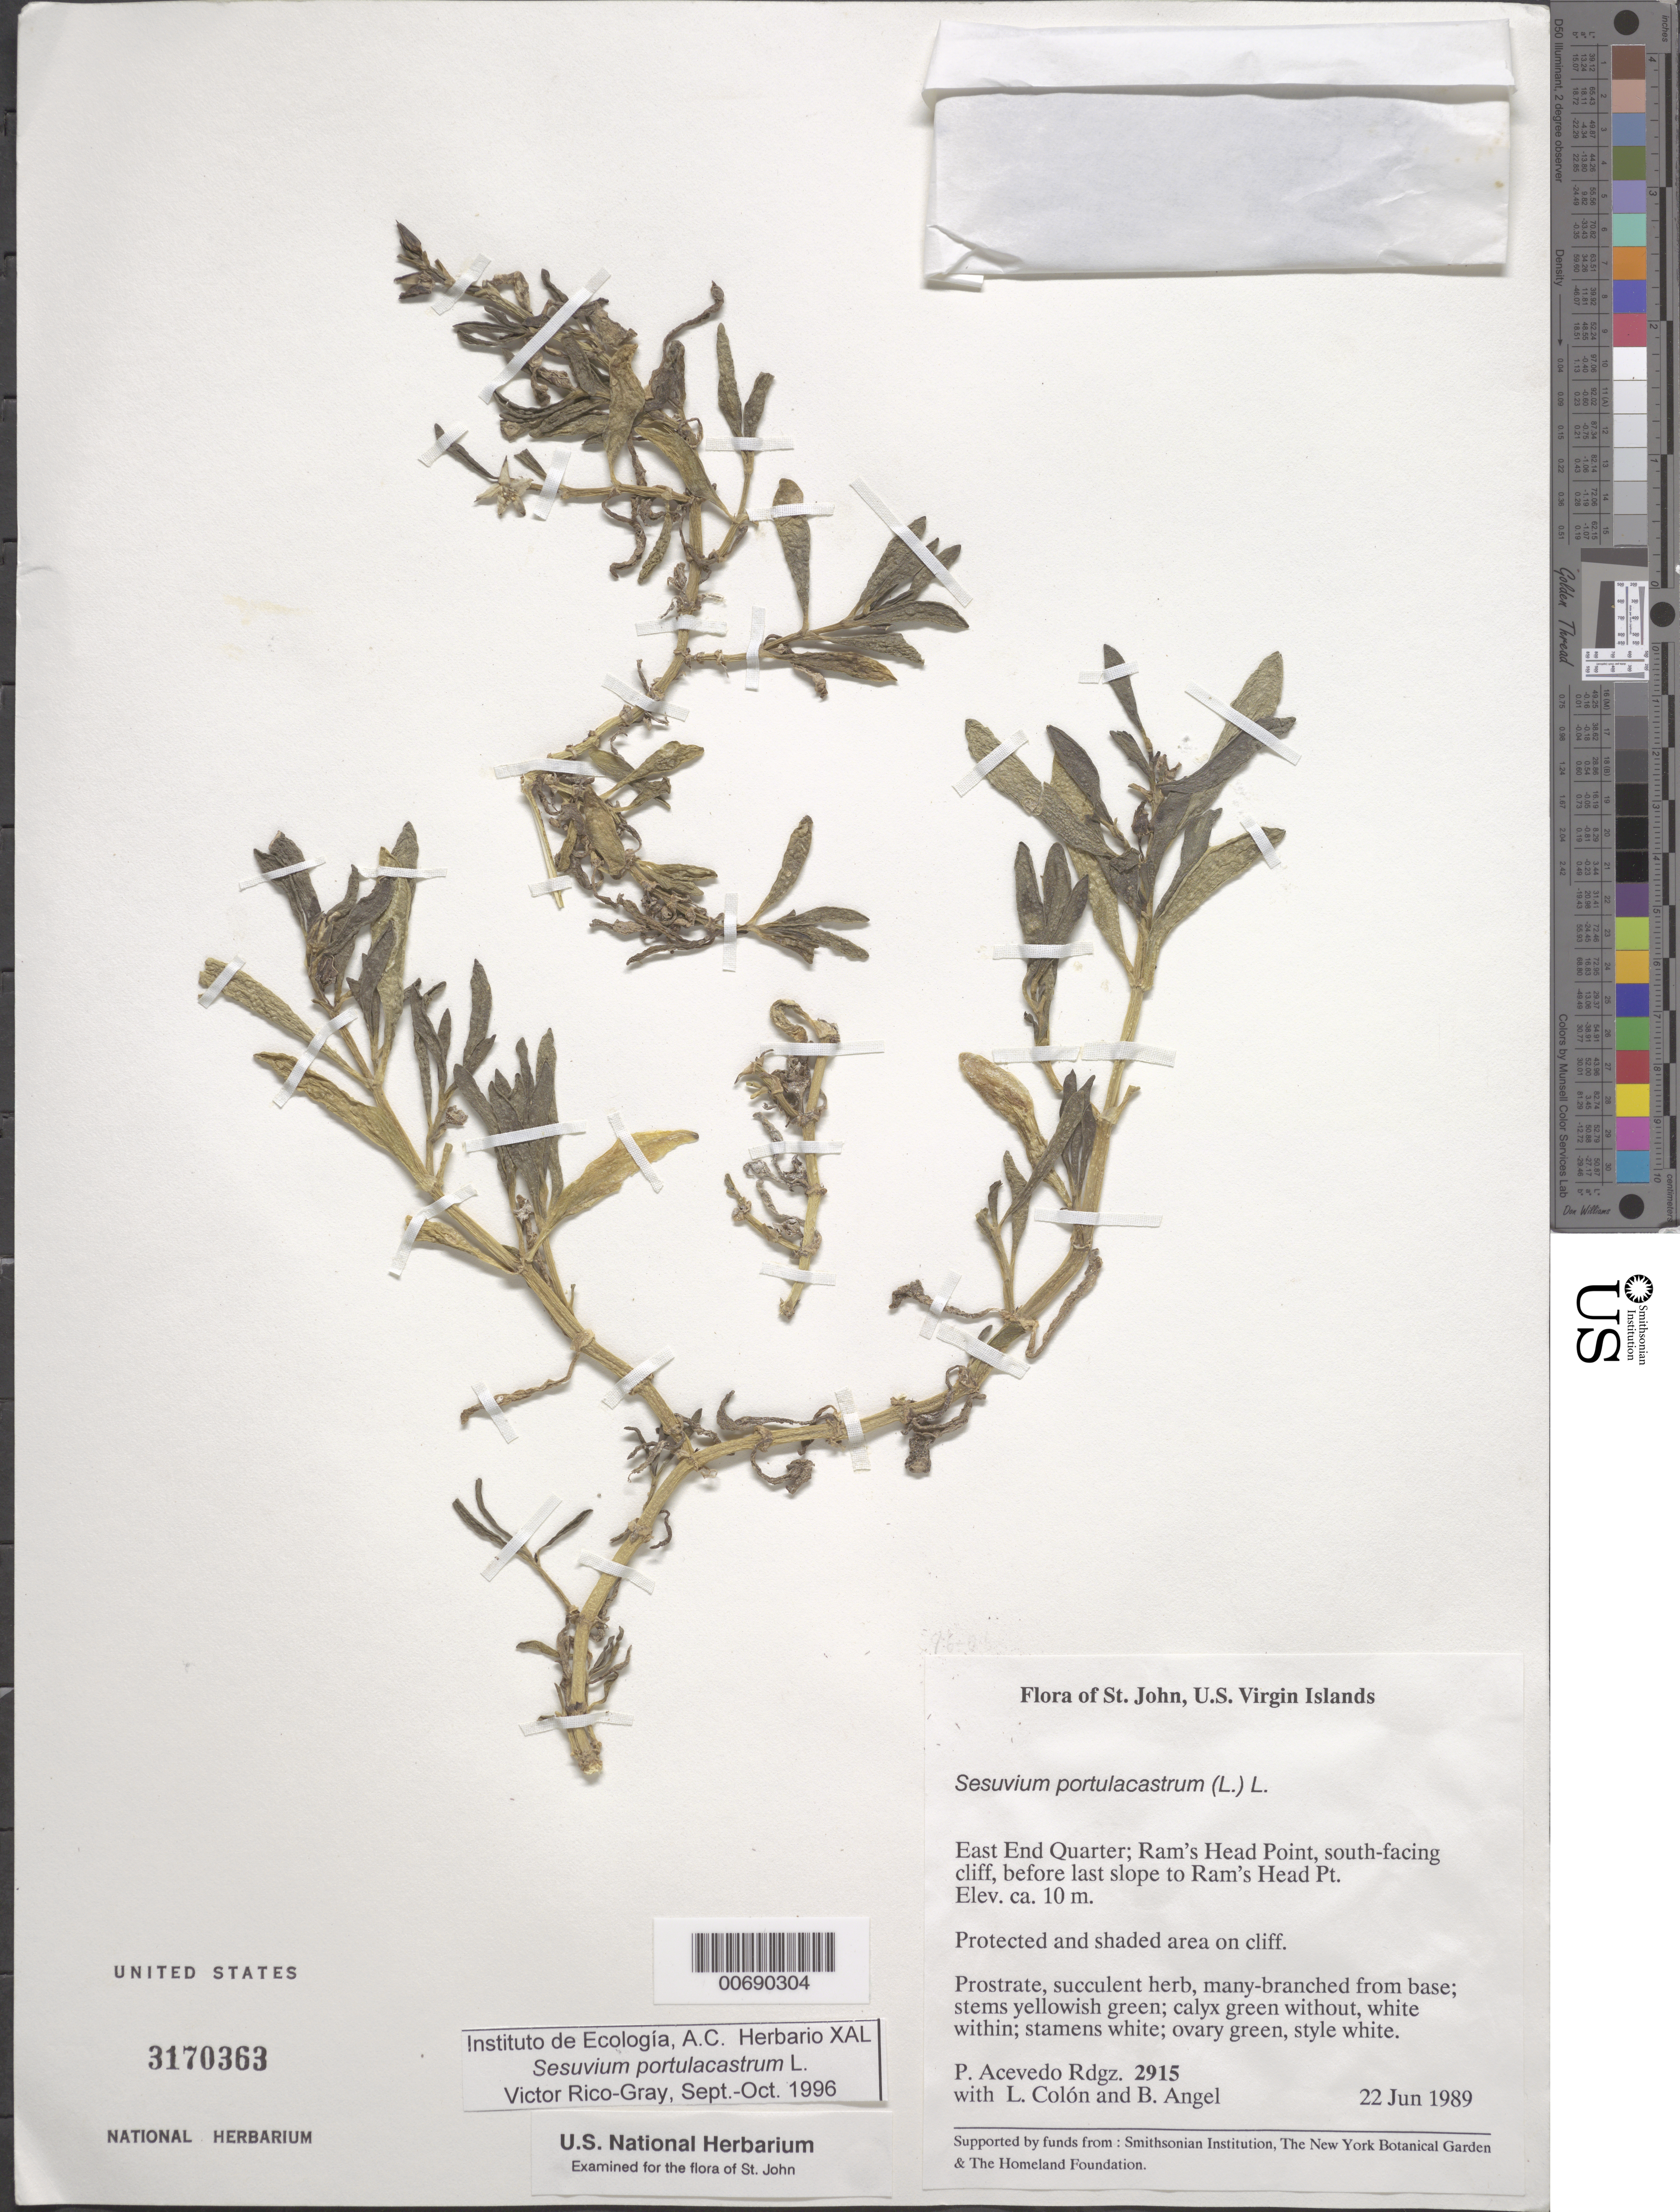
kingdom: Plantae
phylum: Tracheophyta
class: Magnoliopsida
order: Caryophyllales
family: Aizoaceae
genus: Sesuvium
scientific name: Sesuvium portulacastrum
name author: (L.) L.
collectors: P. Acevedo-Rodr., L. Colon & Bobbi Angell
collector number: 2915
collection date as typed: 08 Jul 1989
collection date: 1989-07-08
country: U.S. Virgin Islands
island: St. John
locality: Ram's Head Point, cliff facing south.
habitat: Windy area.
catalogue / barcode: US 3170363